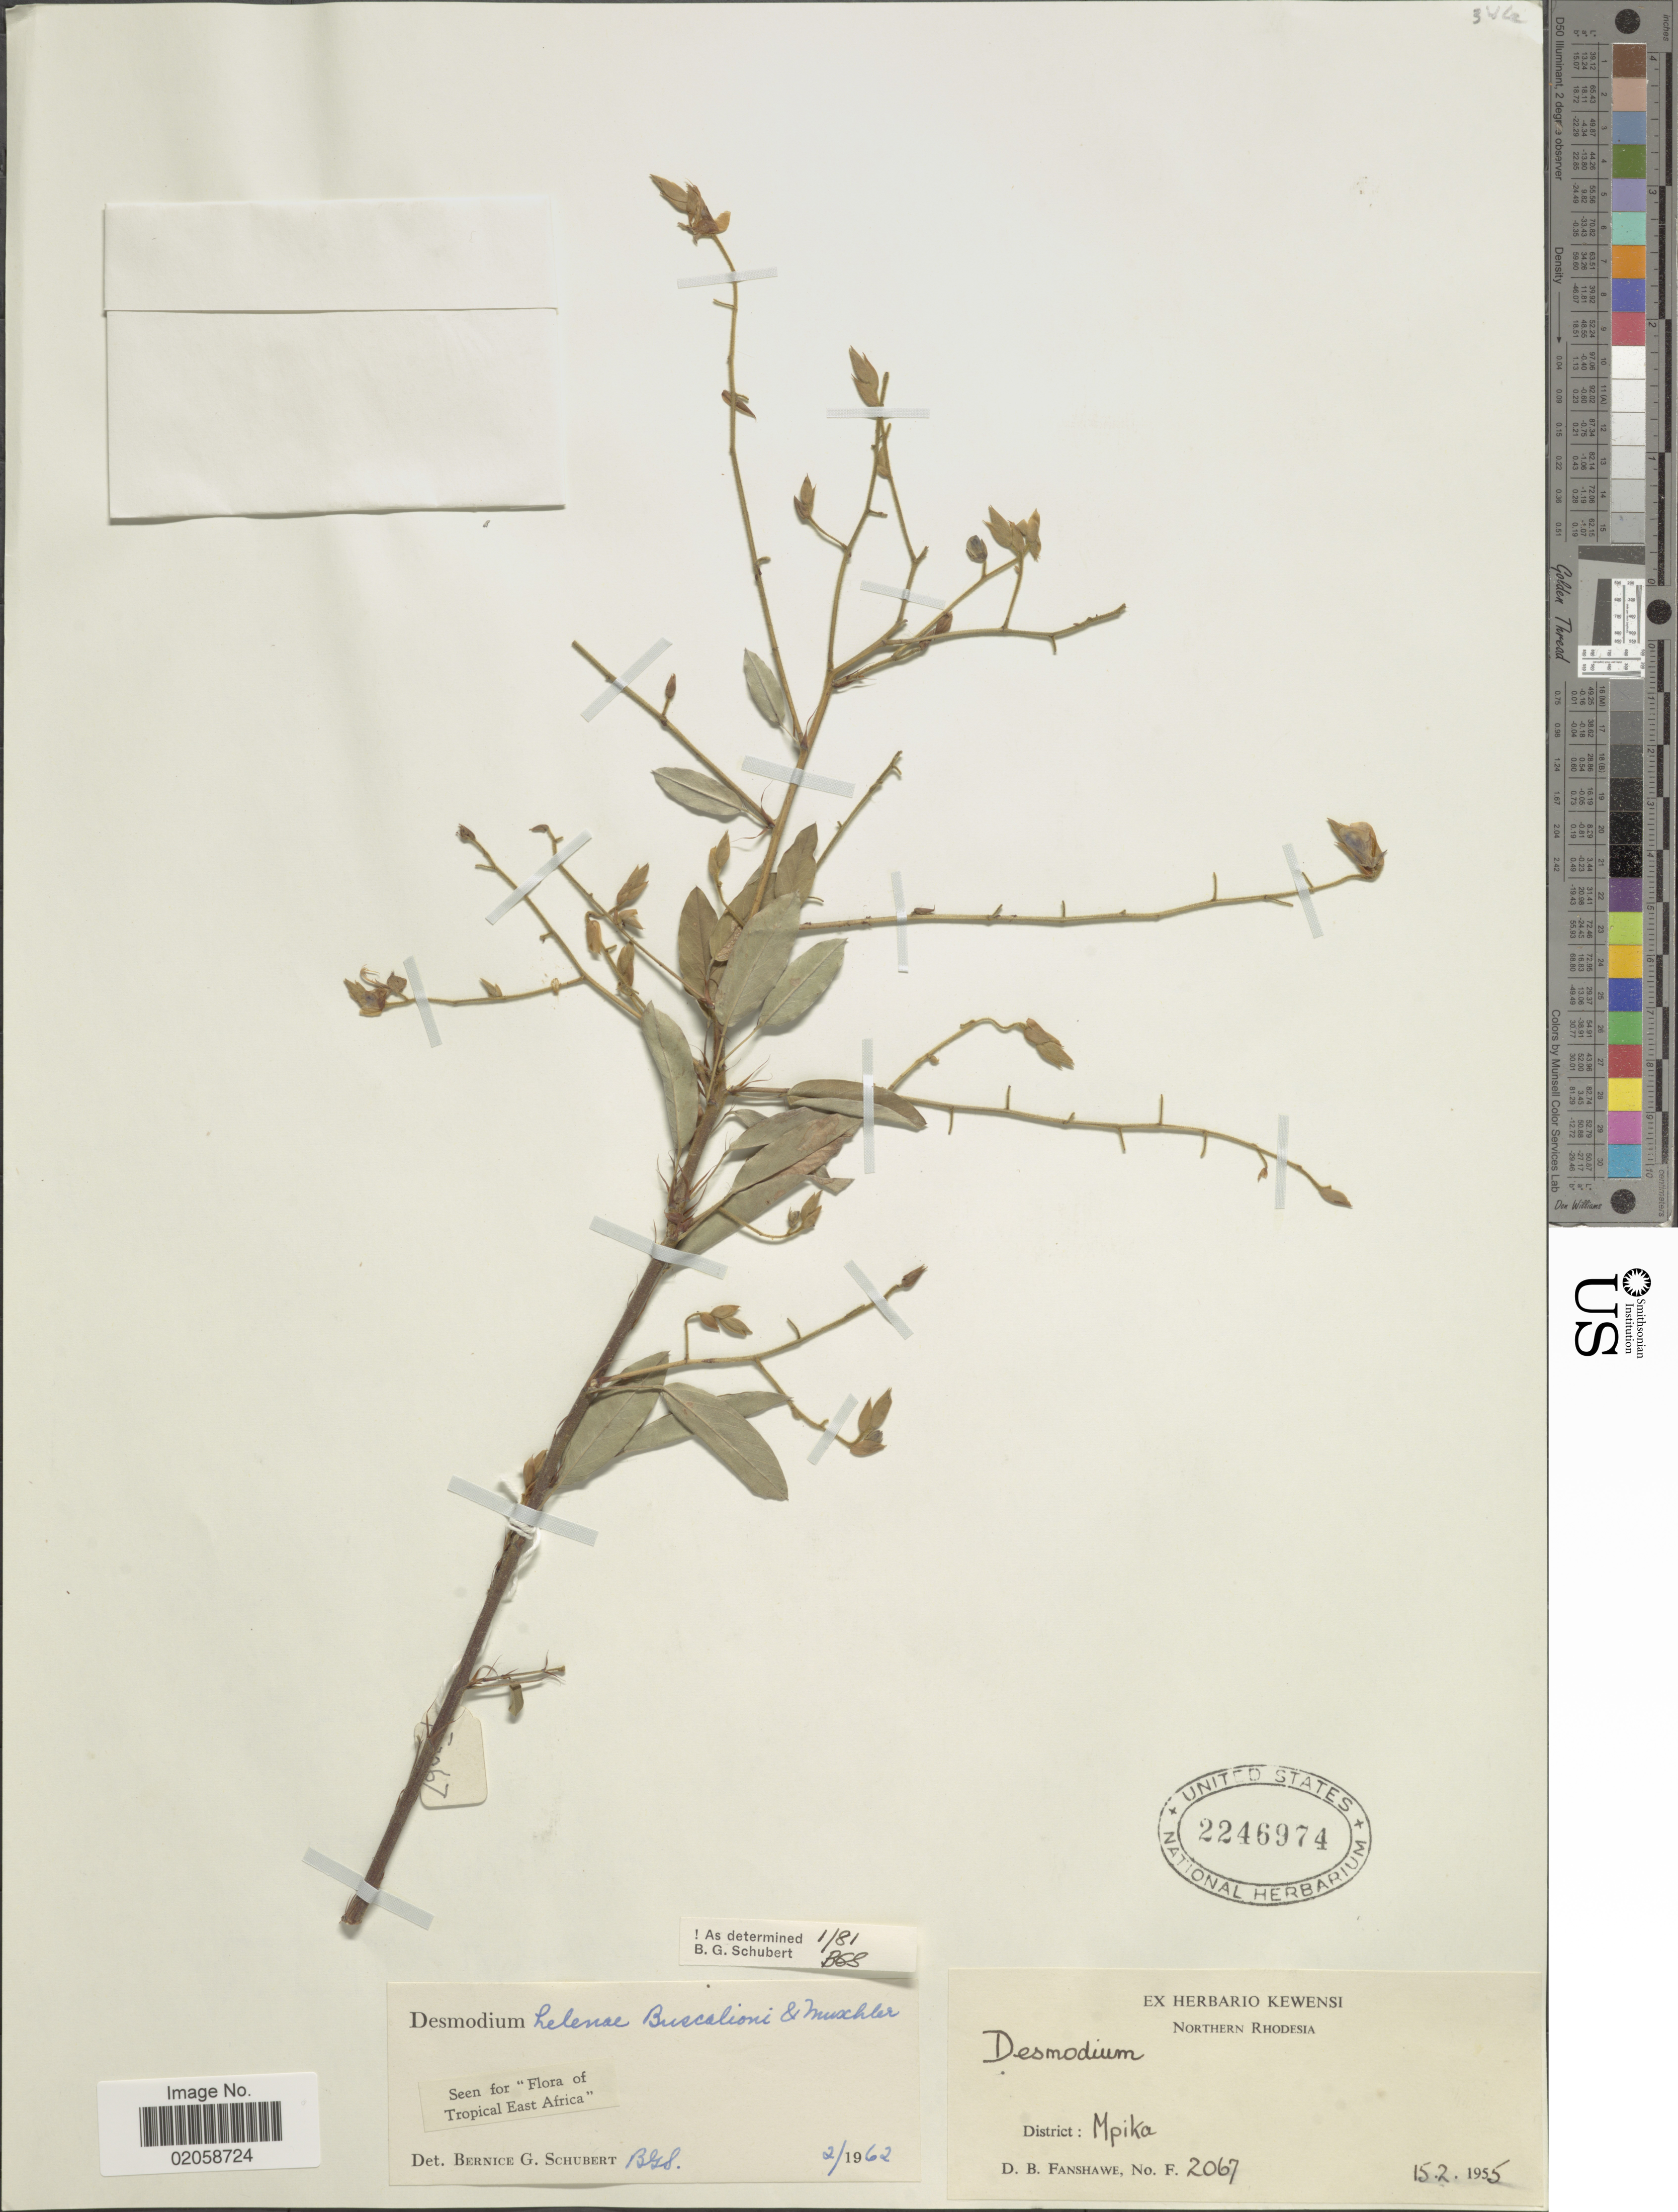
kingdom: Plantae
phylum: Tracheophyta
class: Magnoliopsida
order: Fabales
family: Fabaceae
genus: Grona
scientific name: Grona helenae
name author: (Buscal. & Muschl.) H. Ohashi & K. Ohashi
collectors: D. B. Fanshawe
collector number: F2067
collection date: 1955-02-15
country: Zambia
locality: Northern Rhodesia. District: Mpika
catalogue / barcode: US 2246974